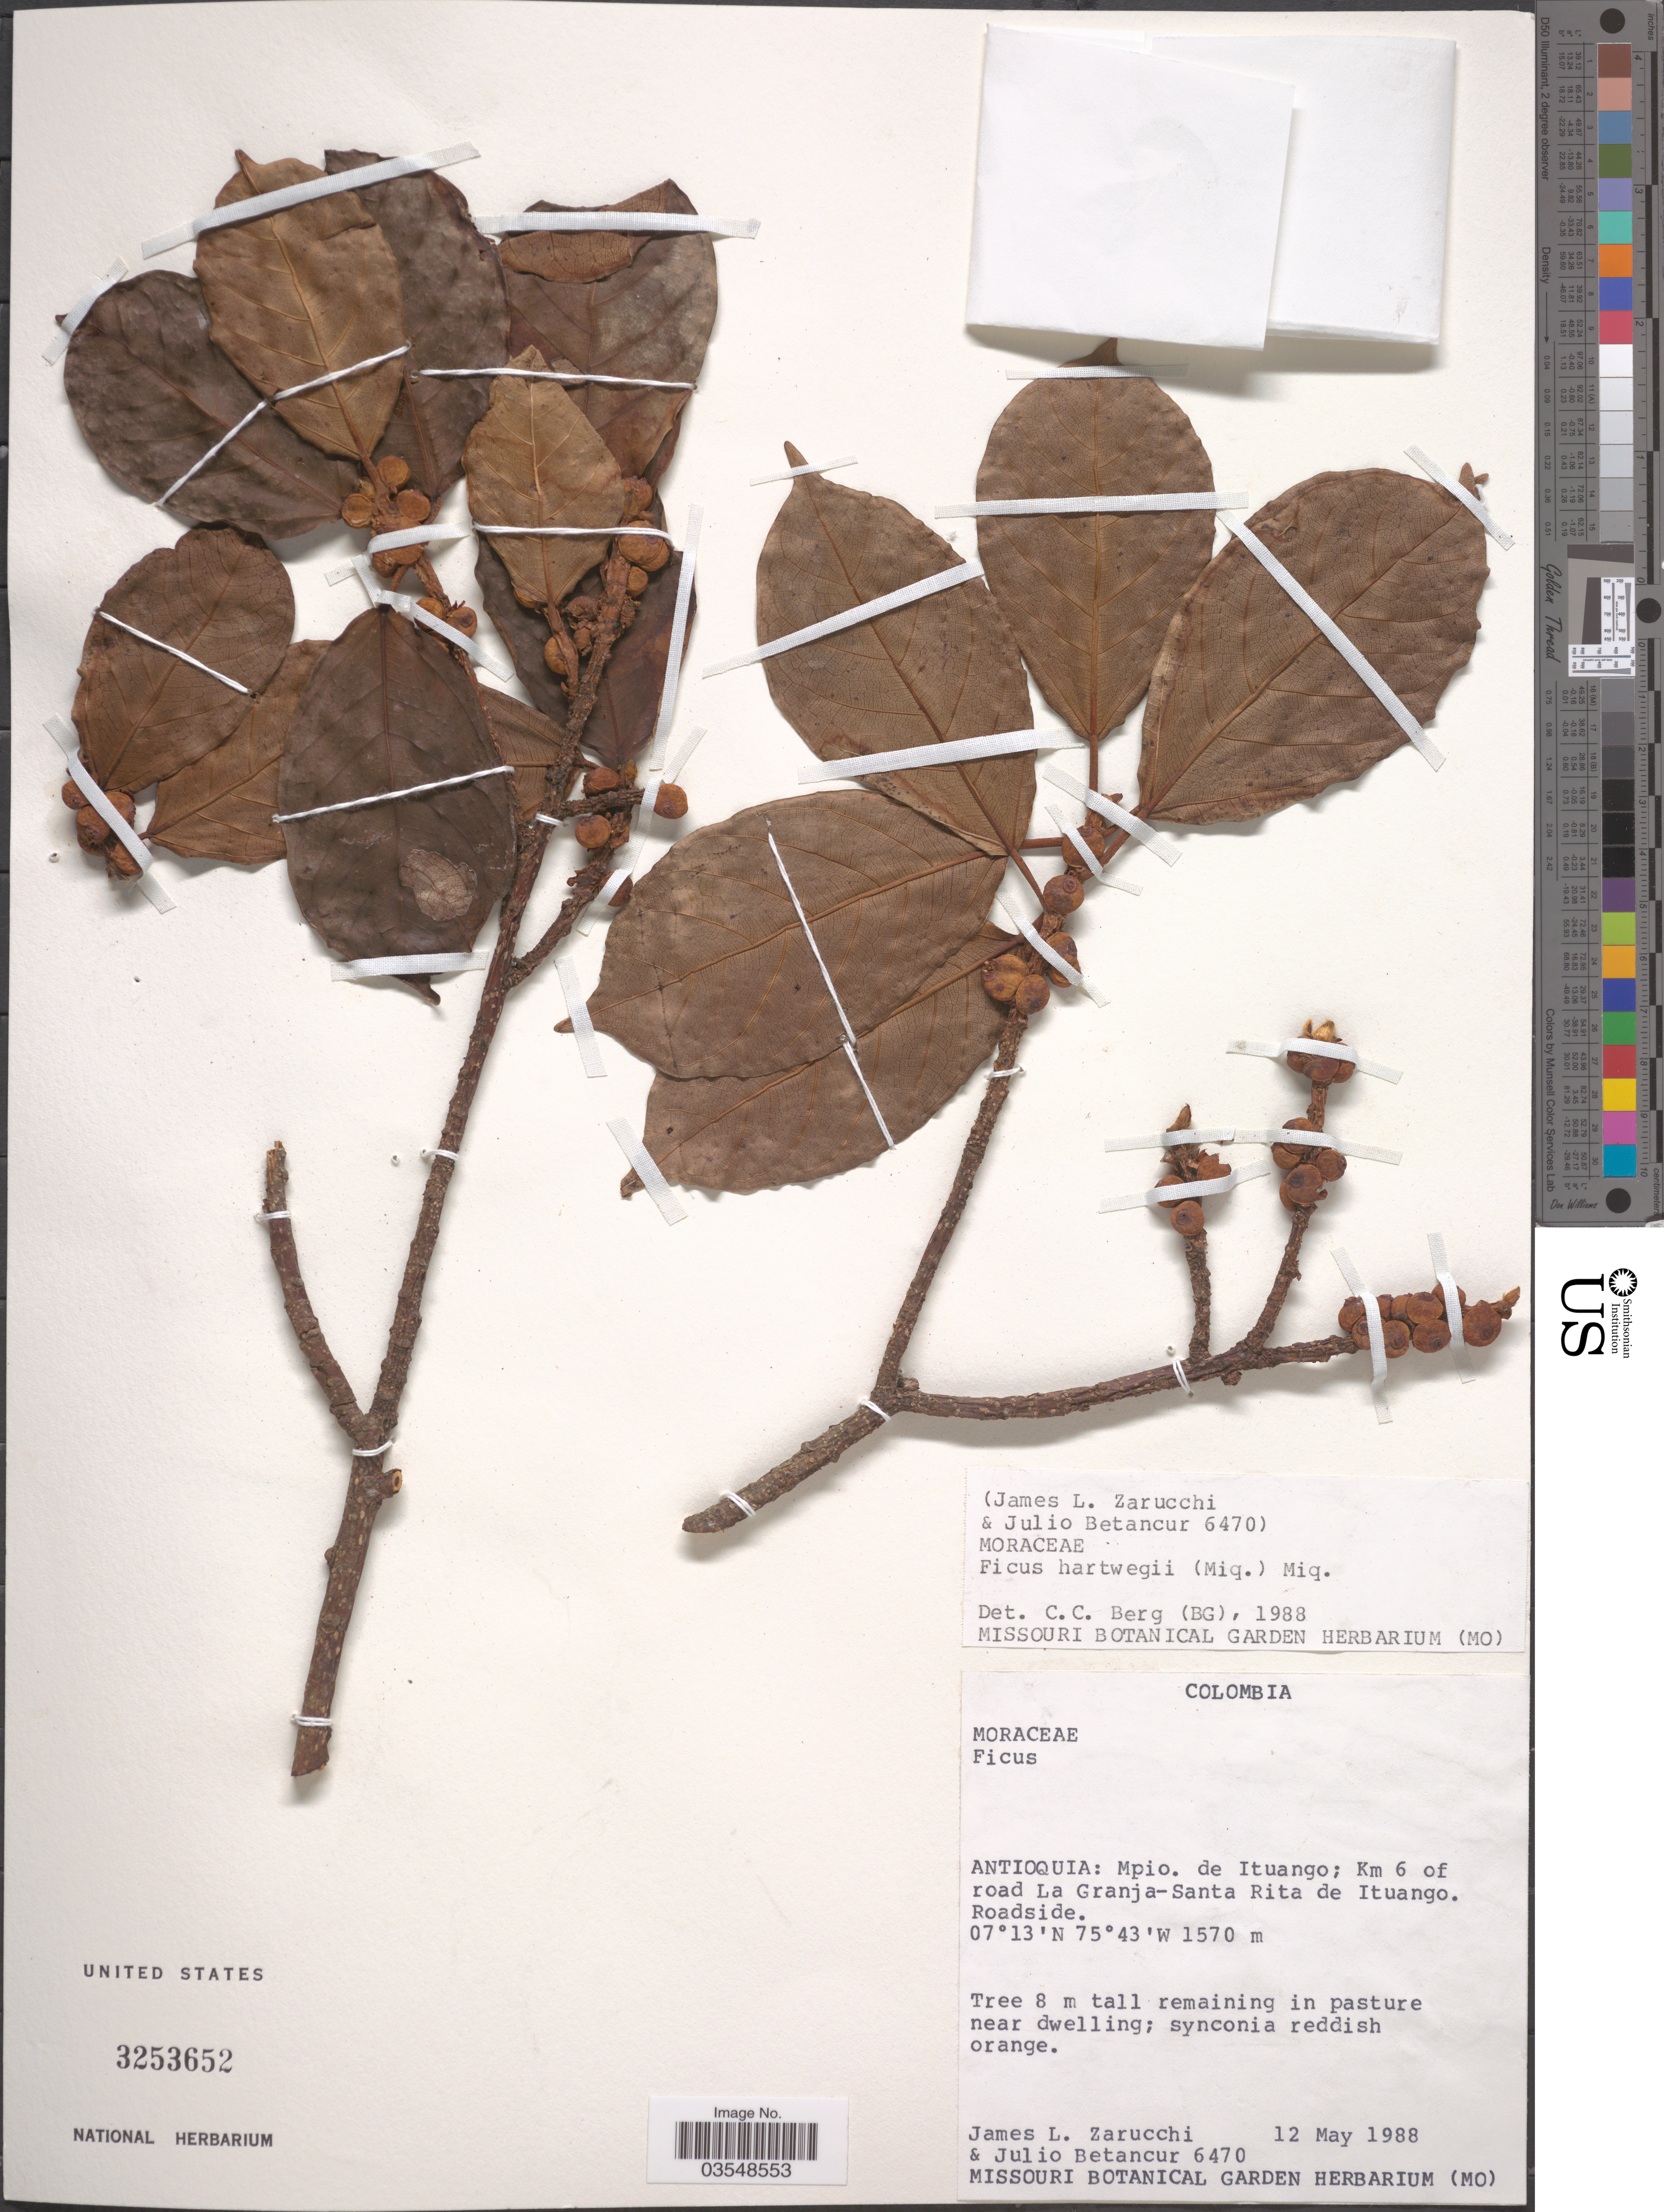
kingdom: Plantae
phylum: Tracheophyta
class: Magnoliopsida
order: Rosales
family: Moraceae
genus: Ficus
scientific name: Ficus hartwegii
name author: (Miq.) Miq.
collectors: J. L. Zarucchi & J. Betancur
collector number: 6470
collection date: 1988-05-12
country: Colombia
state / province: Antioquia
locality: Mpio. de Ituango; Km 6 of road La Granja-Santa Rita de Ituango. Roadside.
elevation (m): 1570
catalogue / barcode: US 3253652